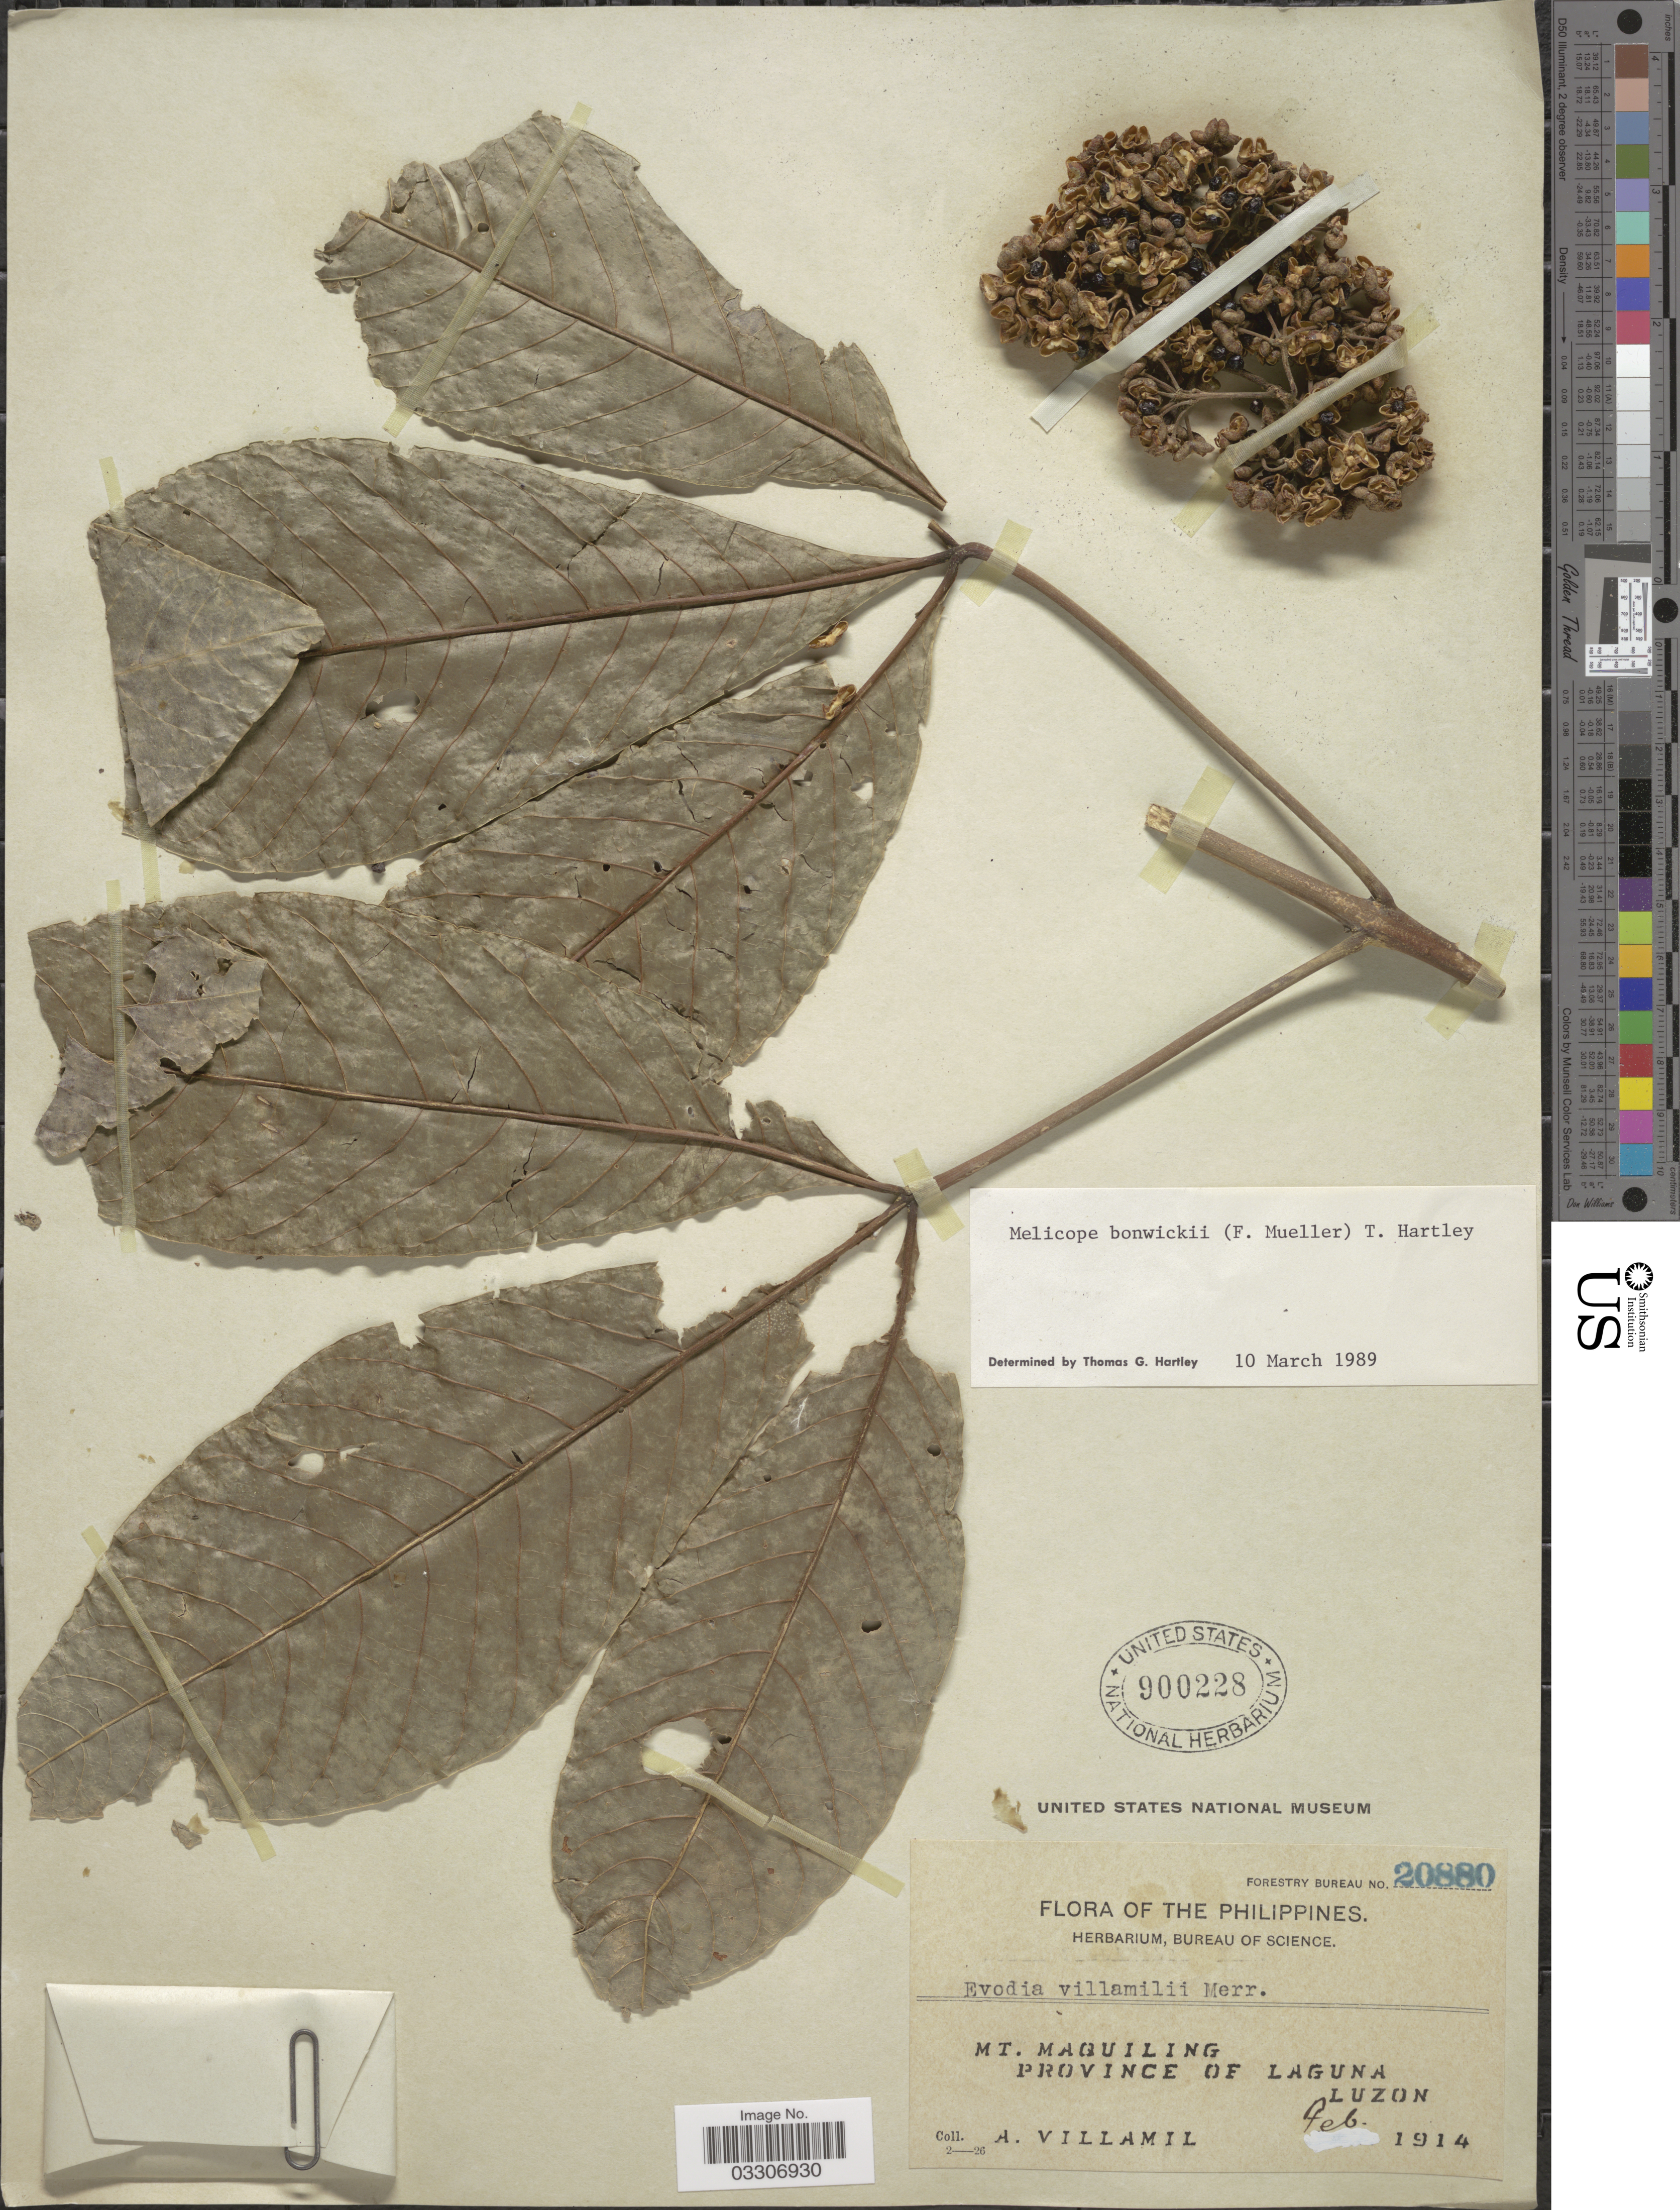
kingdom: Plantae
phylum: Tracheophyta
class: Magnoliopsida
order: Sapindales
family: Rutaceae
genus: Melicope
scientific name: Melicope bonwickii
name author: (F. Muell.) T.G. Hartley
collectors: A. Villamil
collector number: Forestry Bureau 20880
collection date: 1914-02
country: Philippines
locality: Mt. Maquiling, Province of Laguna, Luzon.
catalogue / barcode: US 900228